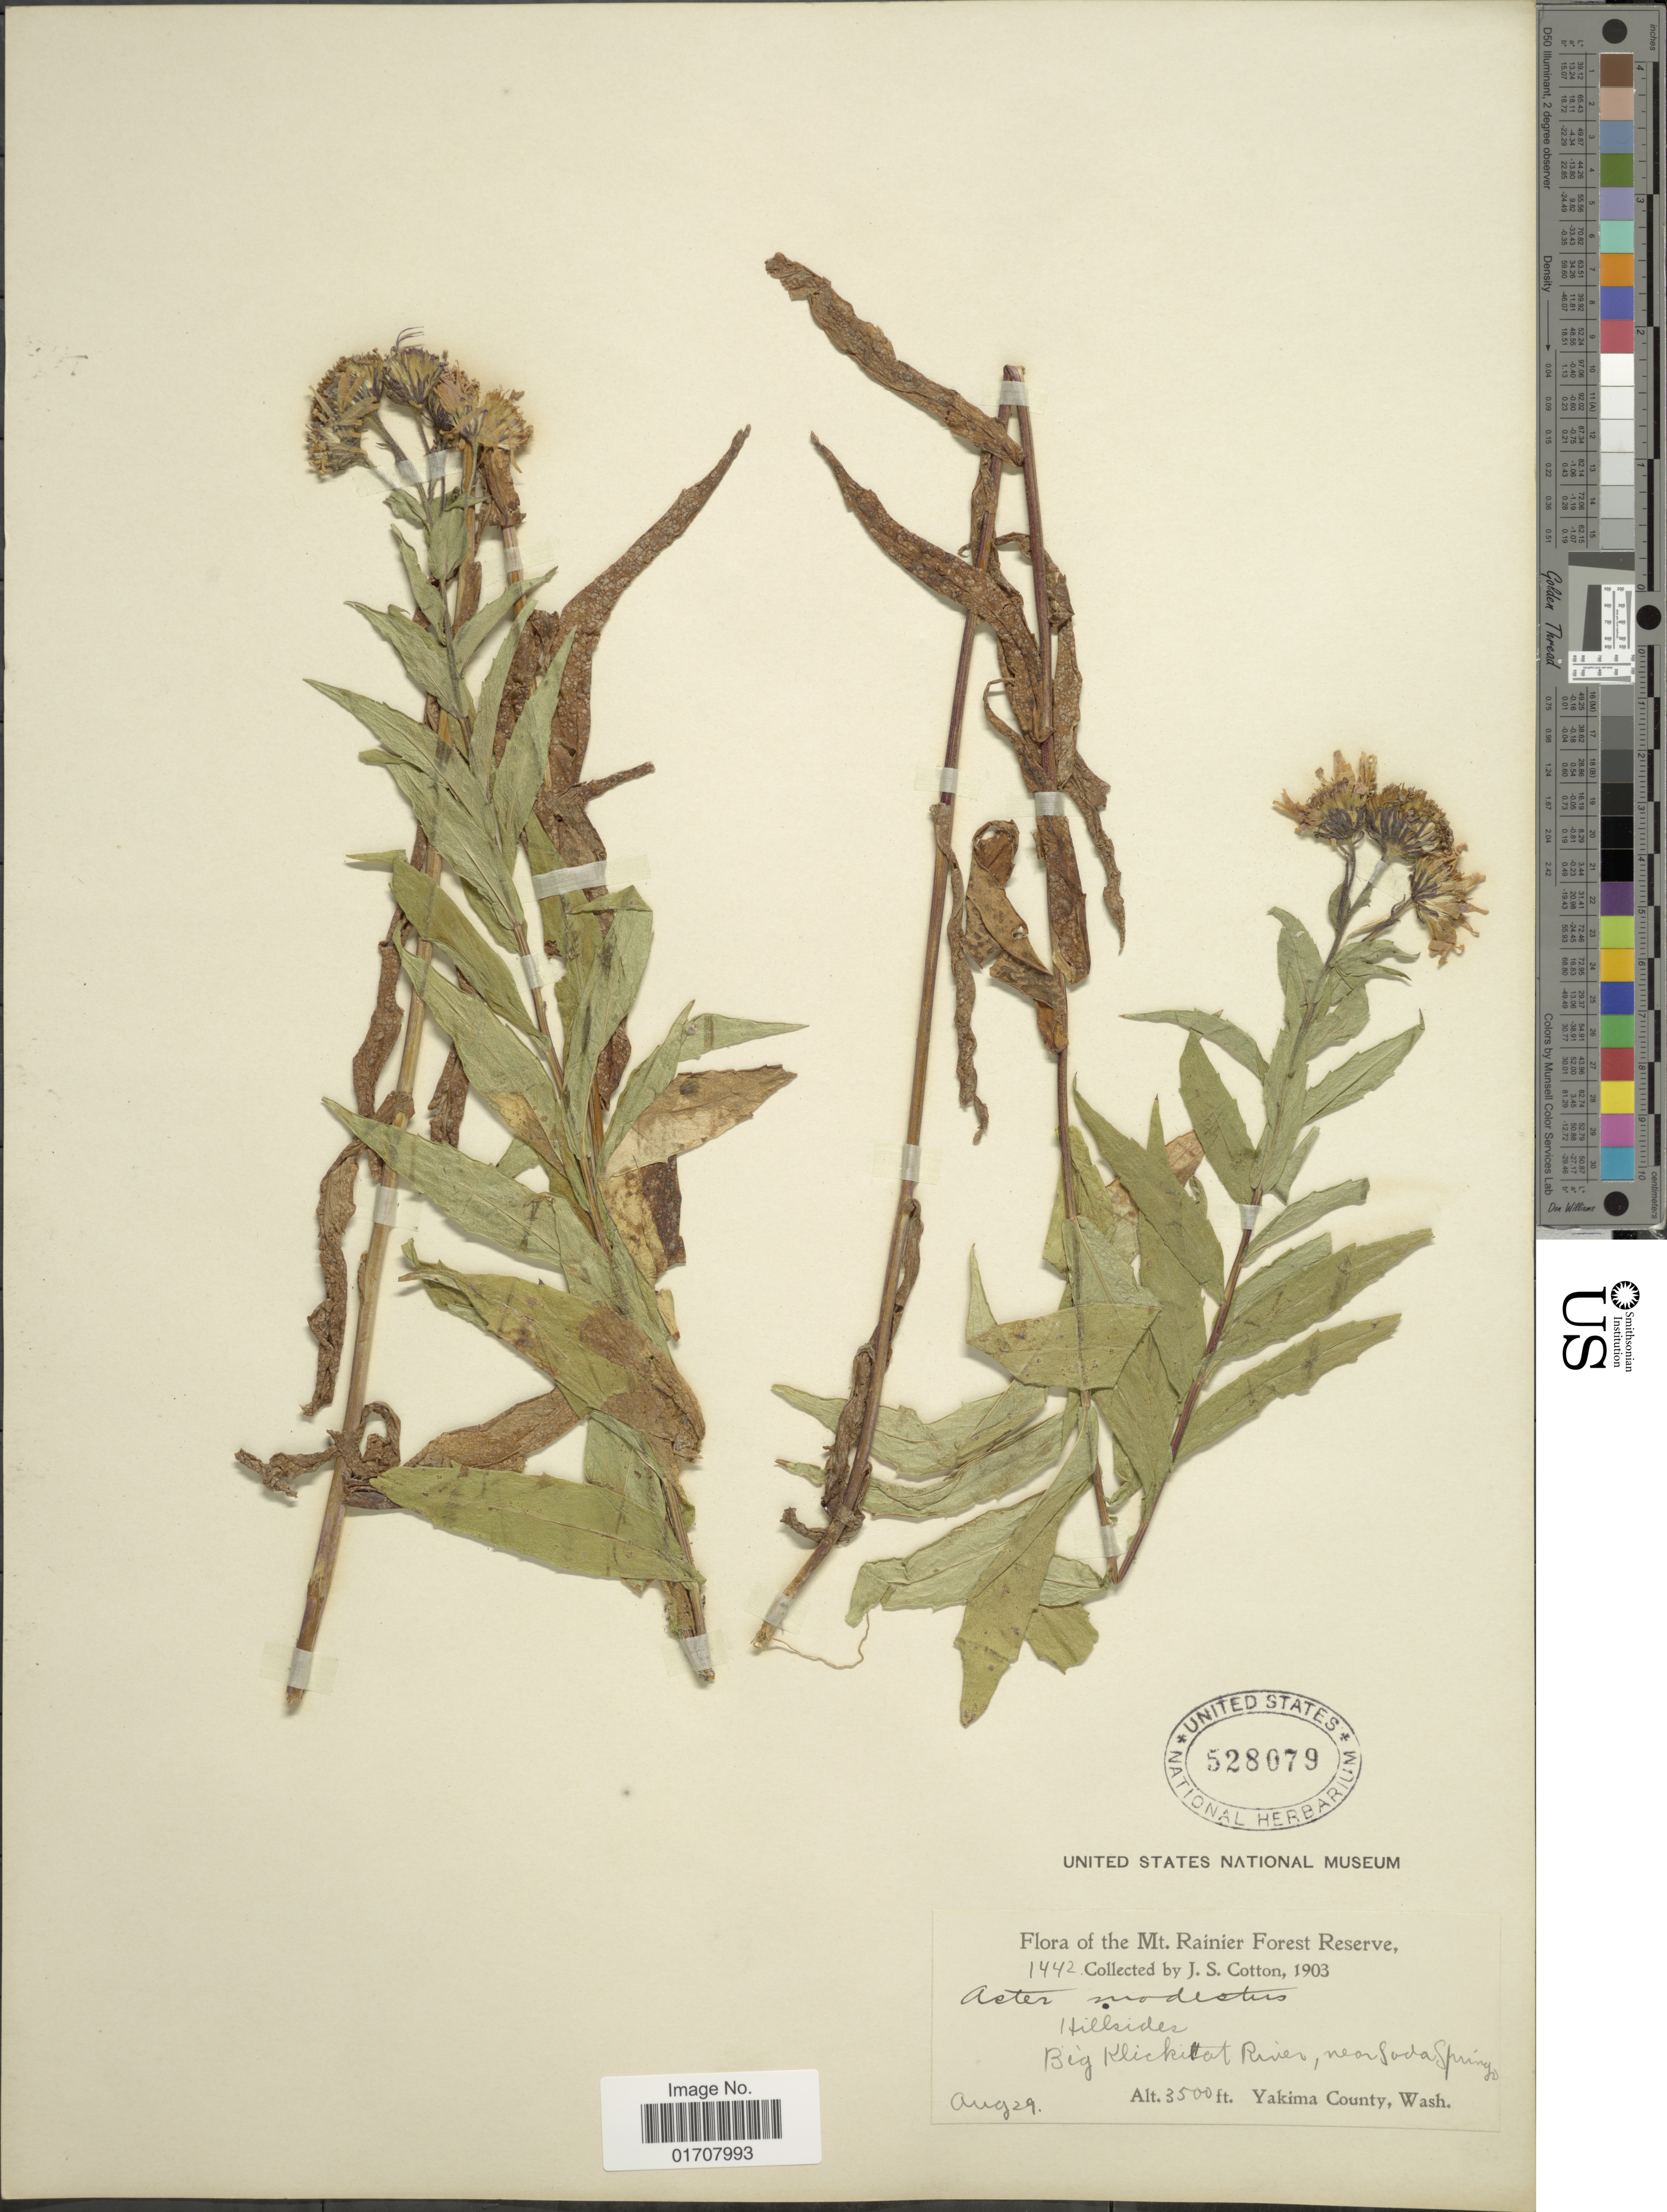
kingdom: Plantae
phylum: Tracheophyta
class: Magnoliopsida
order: Asterales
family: Asteraceae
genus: Canadanthus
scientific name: Canadanthus modestus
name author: (Lindl.) G.L. Nesom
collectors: J. S. Cotton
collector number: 1442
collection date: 1903-08-29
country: United States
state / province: Washington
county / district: Yakima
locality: Mt. Rainer Forest Reserve, Big Klickitat River, near Soda Springs, Yakima County, Wash.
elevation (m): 1067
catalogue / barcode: US 528079